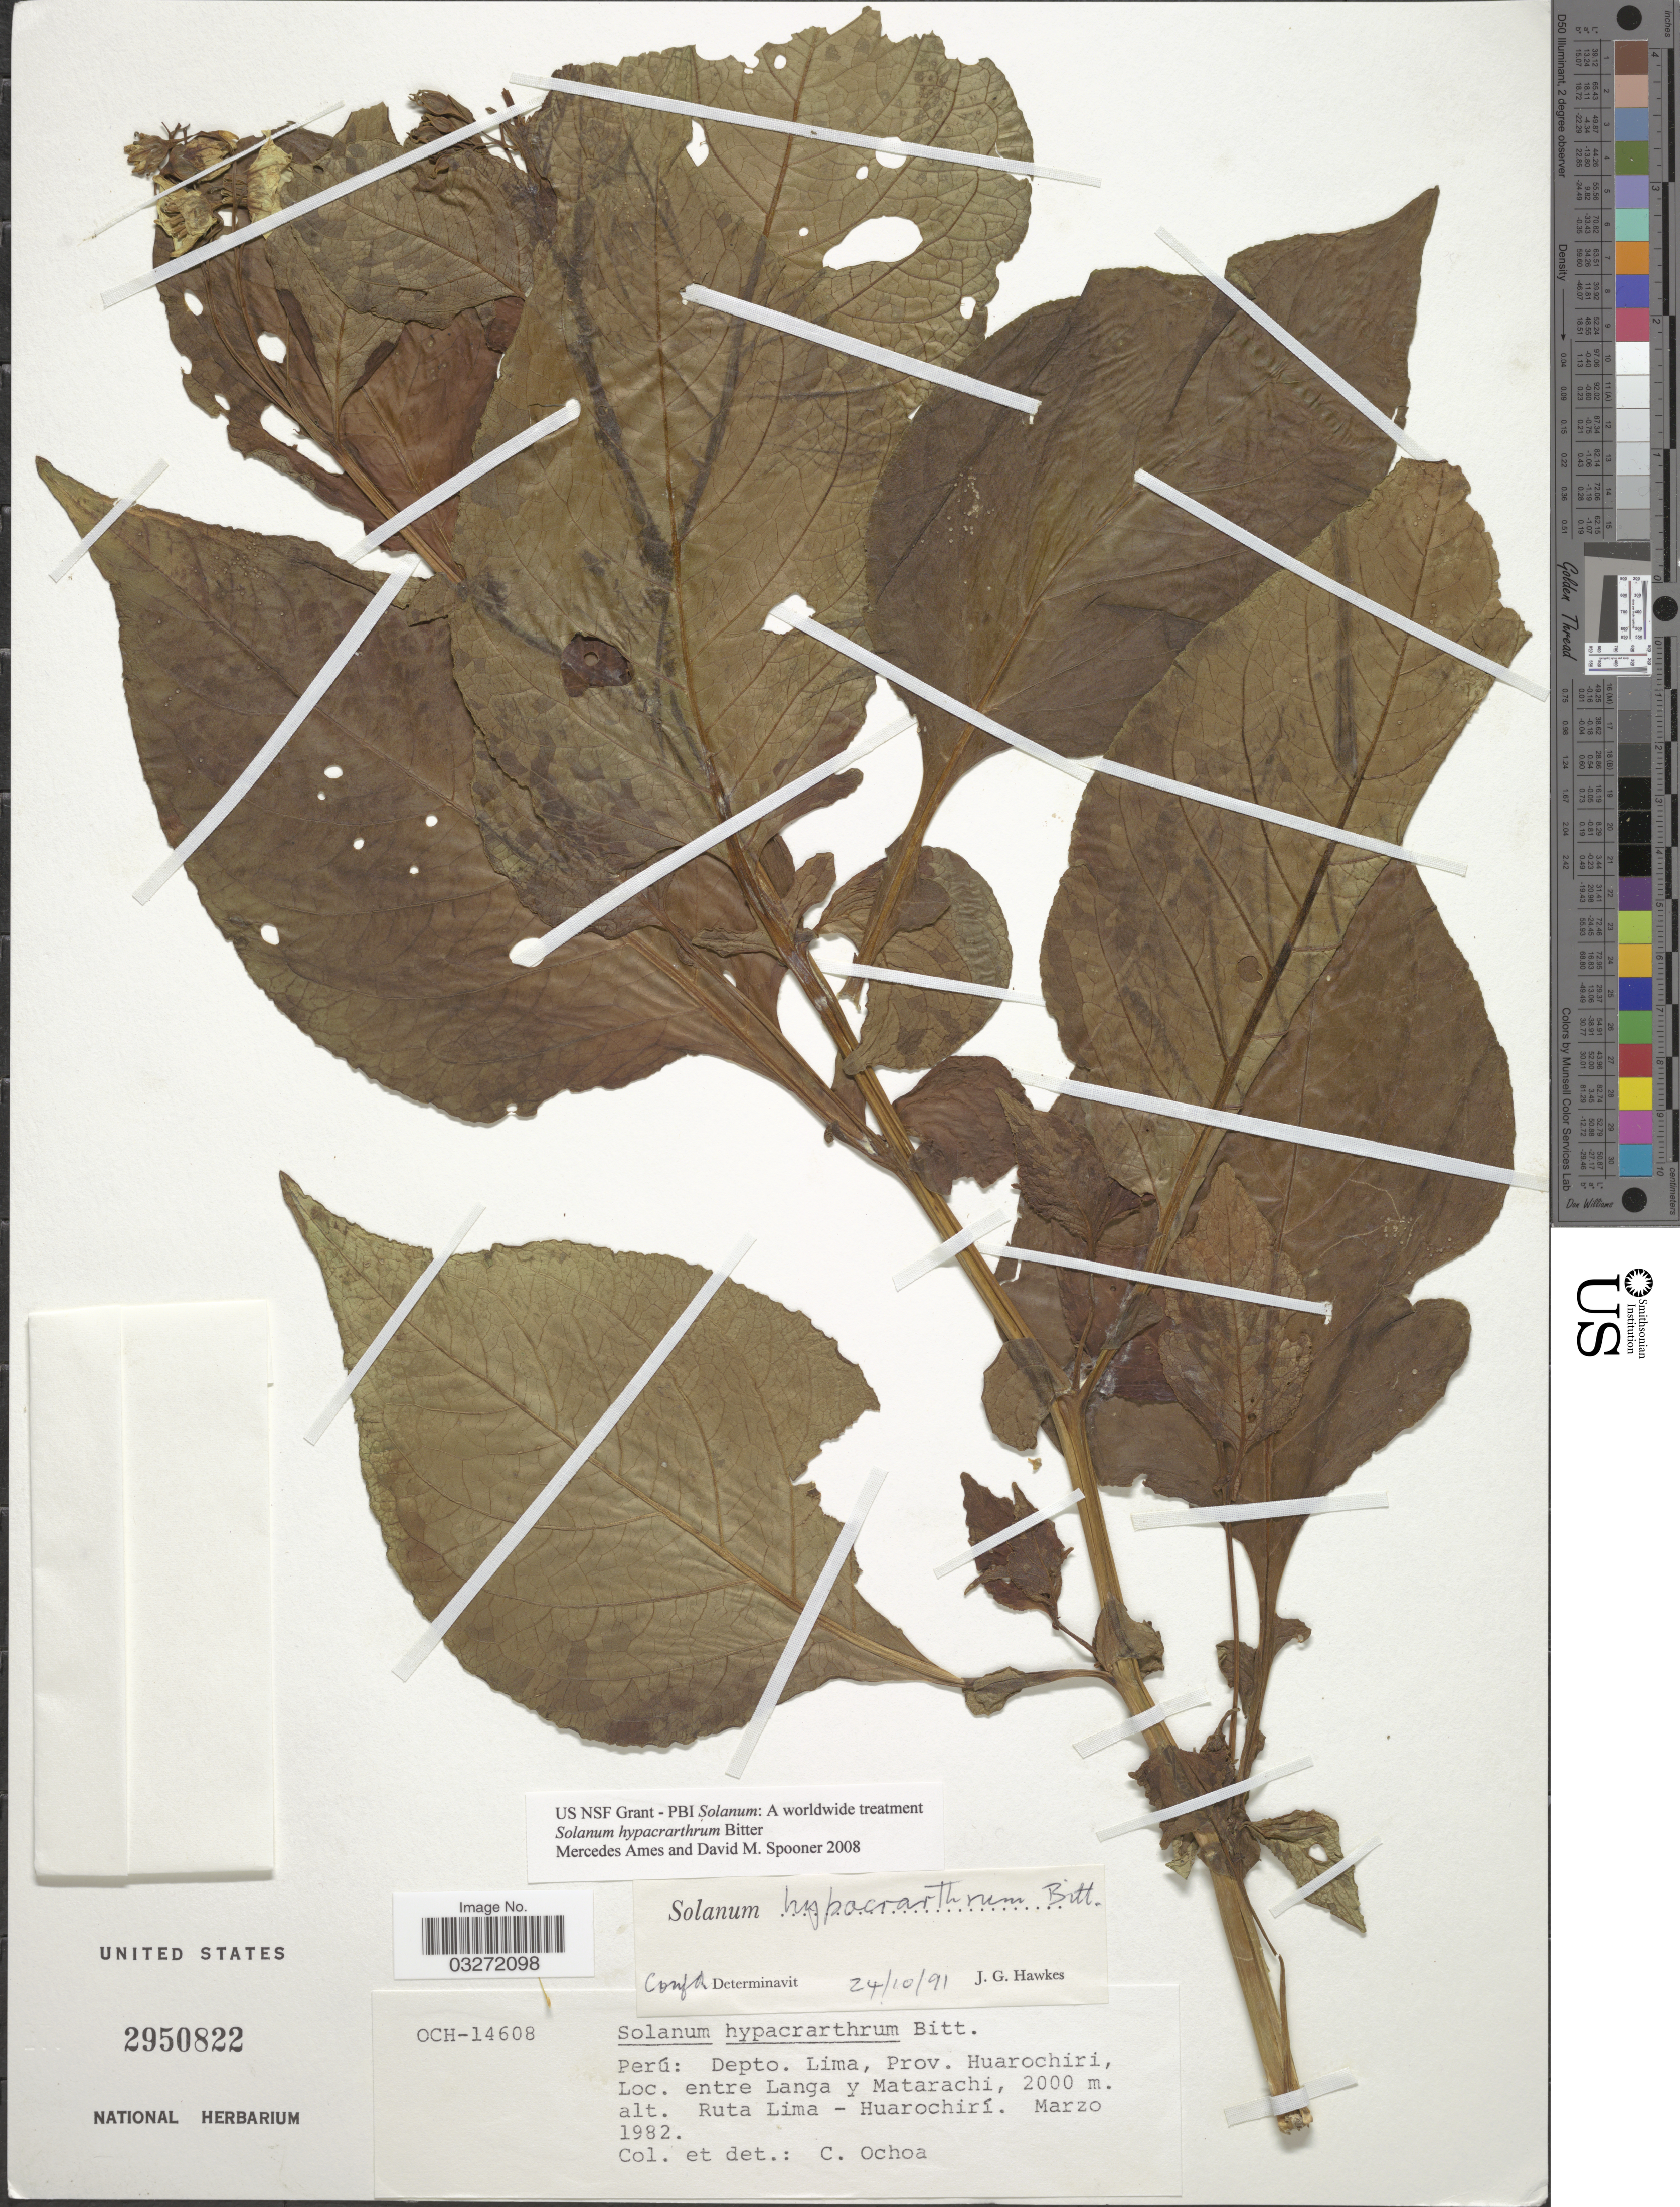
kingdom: Plantae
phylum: Tracheophyta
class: Magnoliopsida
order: Solanales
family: Solanaceae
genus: Solanum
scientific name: Solanum hypacrarthrum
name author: Bitter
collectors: C. Ochoa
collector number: OCH-14608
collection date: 1982-03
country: Peru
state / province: Lima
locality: Depto. Lima, Prov. Huarochiri, entre Langa y Matarachi. Ruta Lima - Huarochirí.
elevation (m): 2000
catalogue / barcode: US 2950822